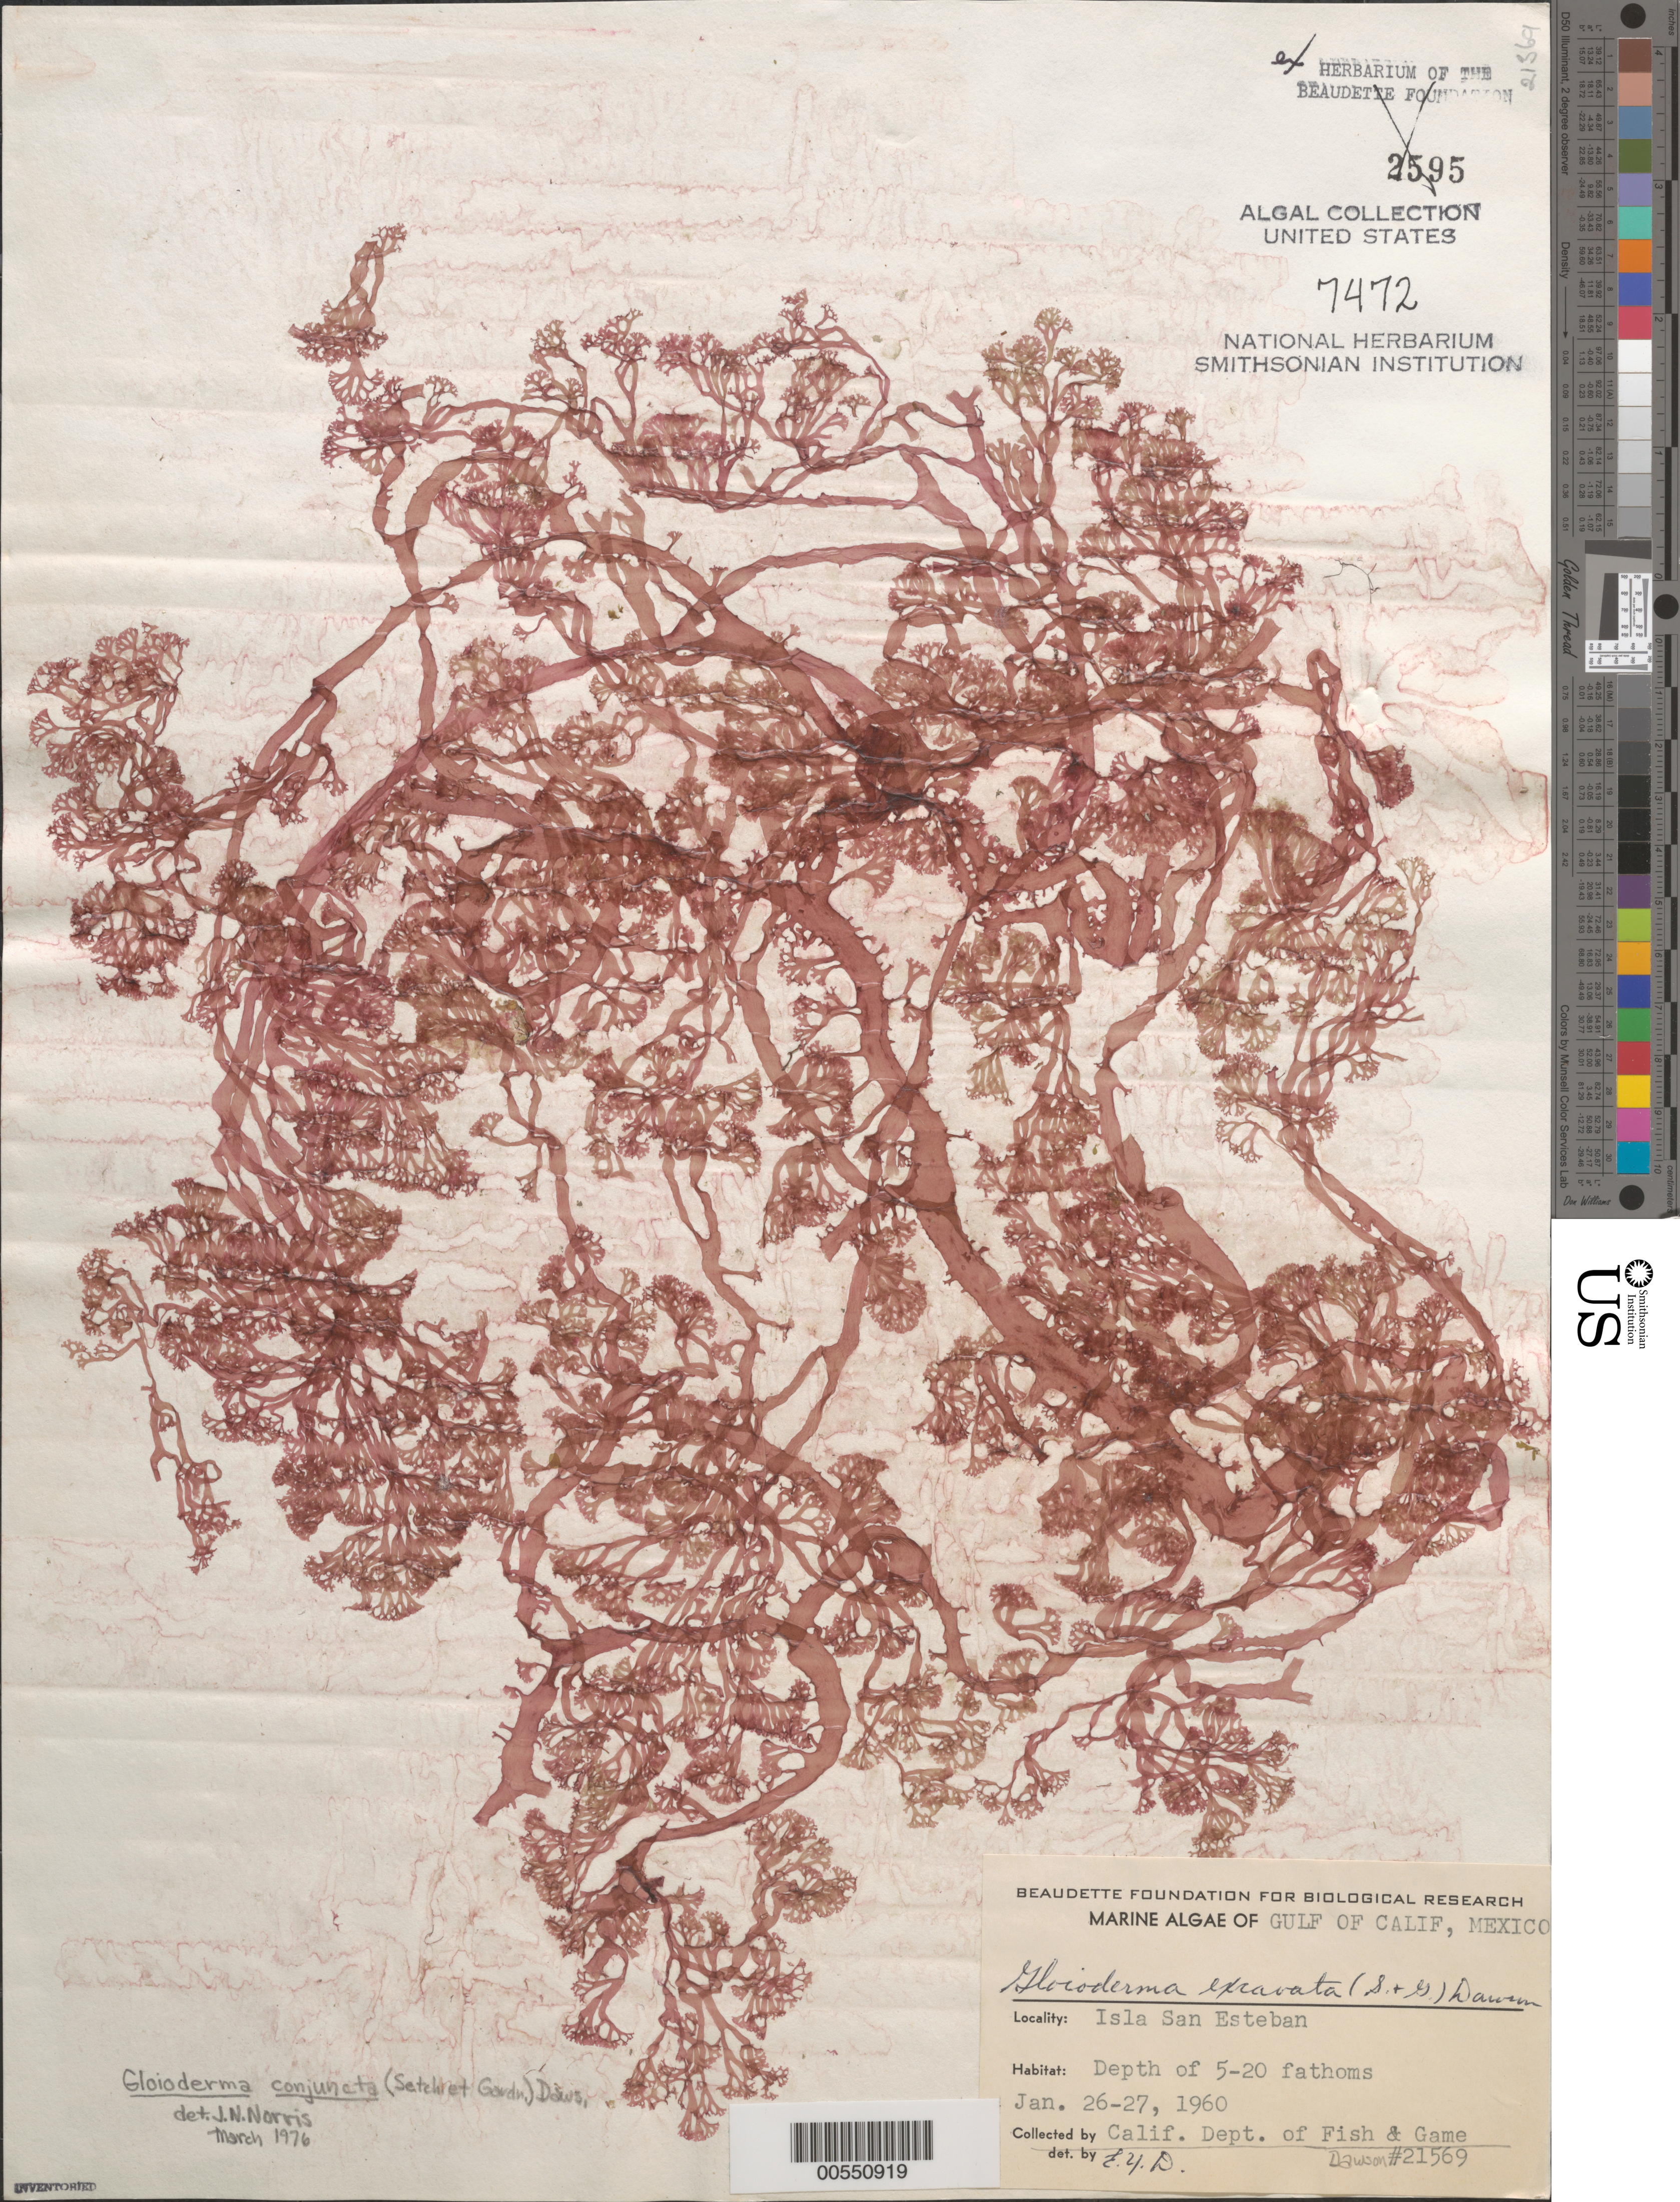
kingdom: Plantae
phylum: Rhodophyta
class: Florideophyceae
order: Rhodymeniales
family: Faucheaceae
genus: Gloioderma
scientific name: Gloioderma conjuncta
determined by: Norris, James N.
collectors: California Dept of Fish & Game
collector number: EYD 21569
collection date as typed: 26 Jan 1960 TO 27 Jan 1960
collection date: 1960-01-26/1960-01-27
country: Mexico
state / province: Baja California Norte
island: Isla San Esteban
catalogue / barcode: US 7472